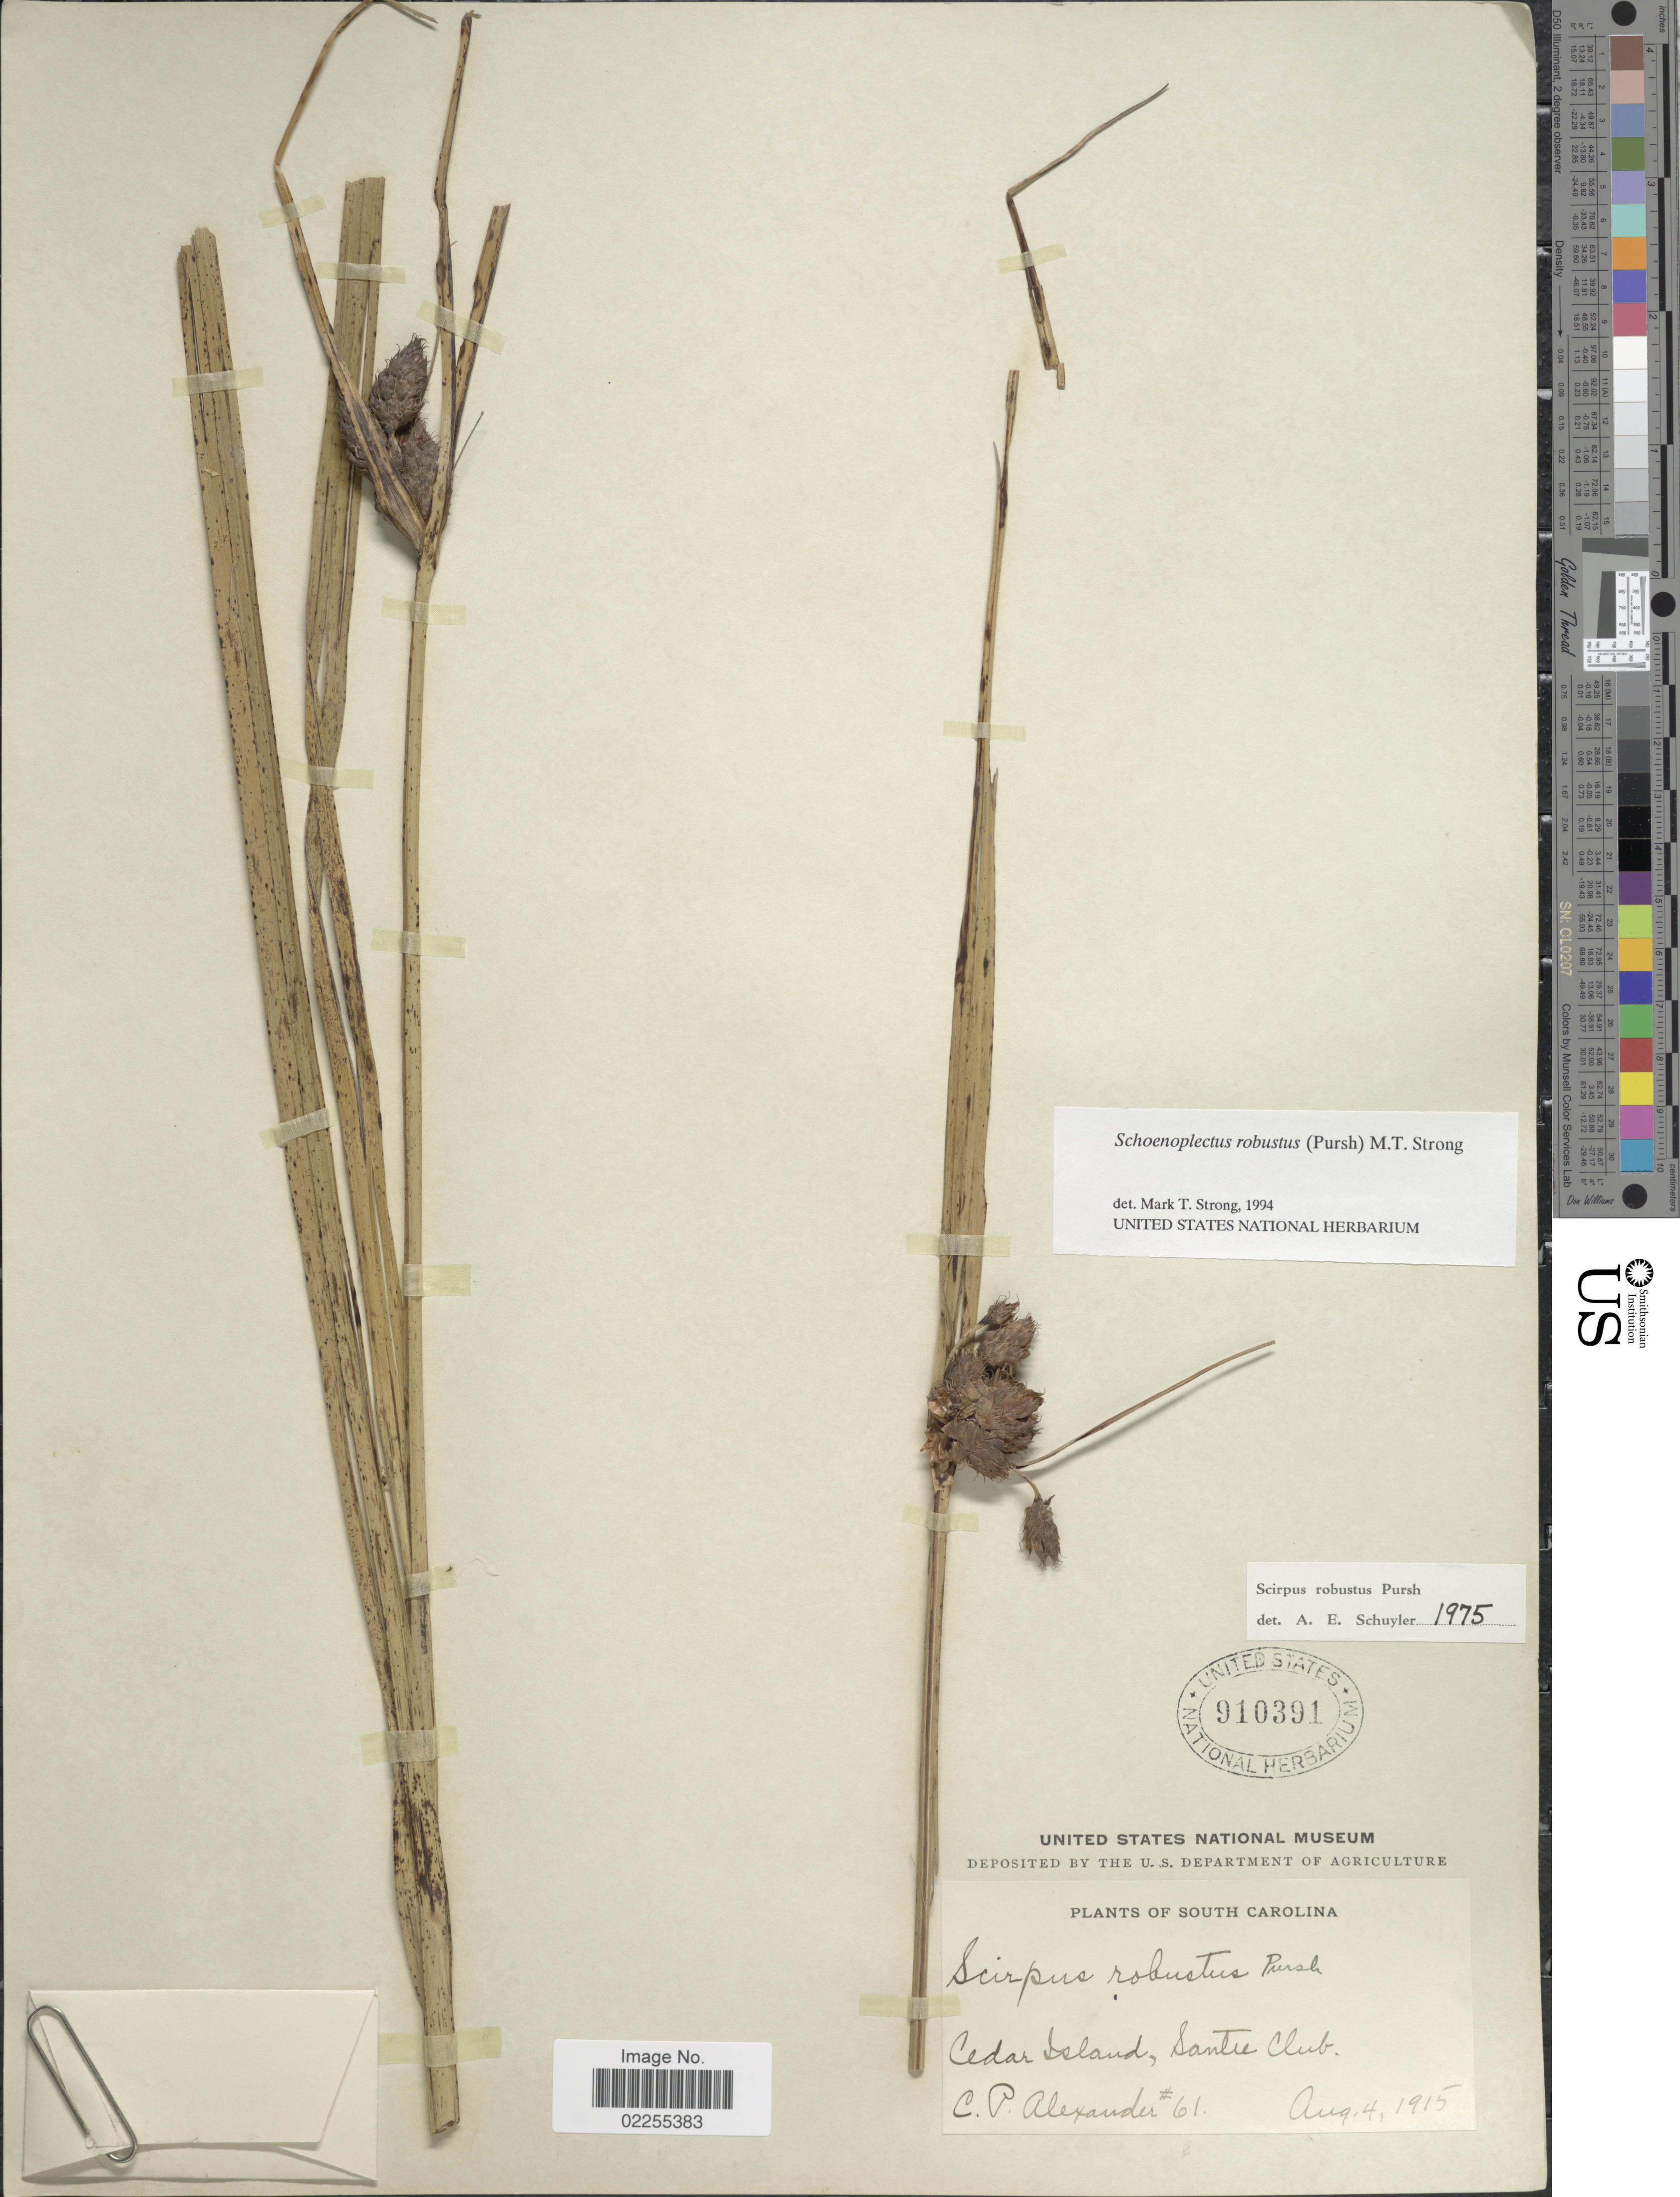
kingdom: Plantae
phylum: Tracheophyta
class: Liliopsida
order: Poales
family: Cyperaceae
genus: Bolboschoenus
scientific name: Bolboschoenus robustus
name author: (Pursh) Soják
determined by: Strong, M. T., (US), Smithsonian Institution - National Museum of Natural History (UNITED STATES)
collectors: C. P. Alexander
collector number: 61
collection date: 1915-08-04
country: United States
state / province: South Carolina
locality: Cedar Island, Santee Club.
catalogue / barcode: US 910391